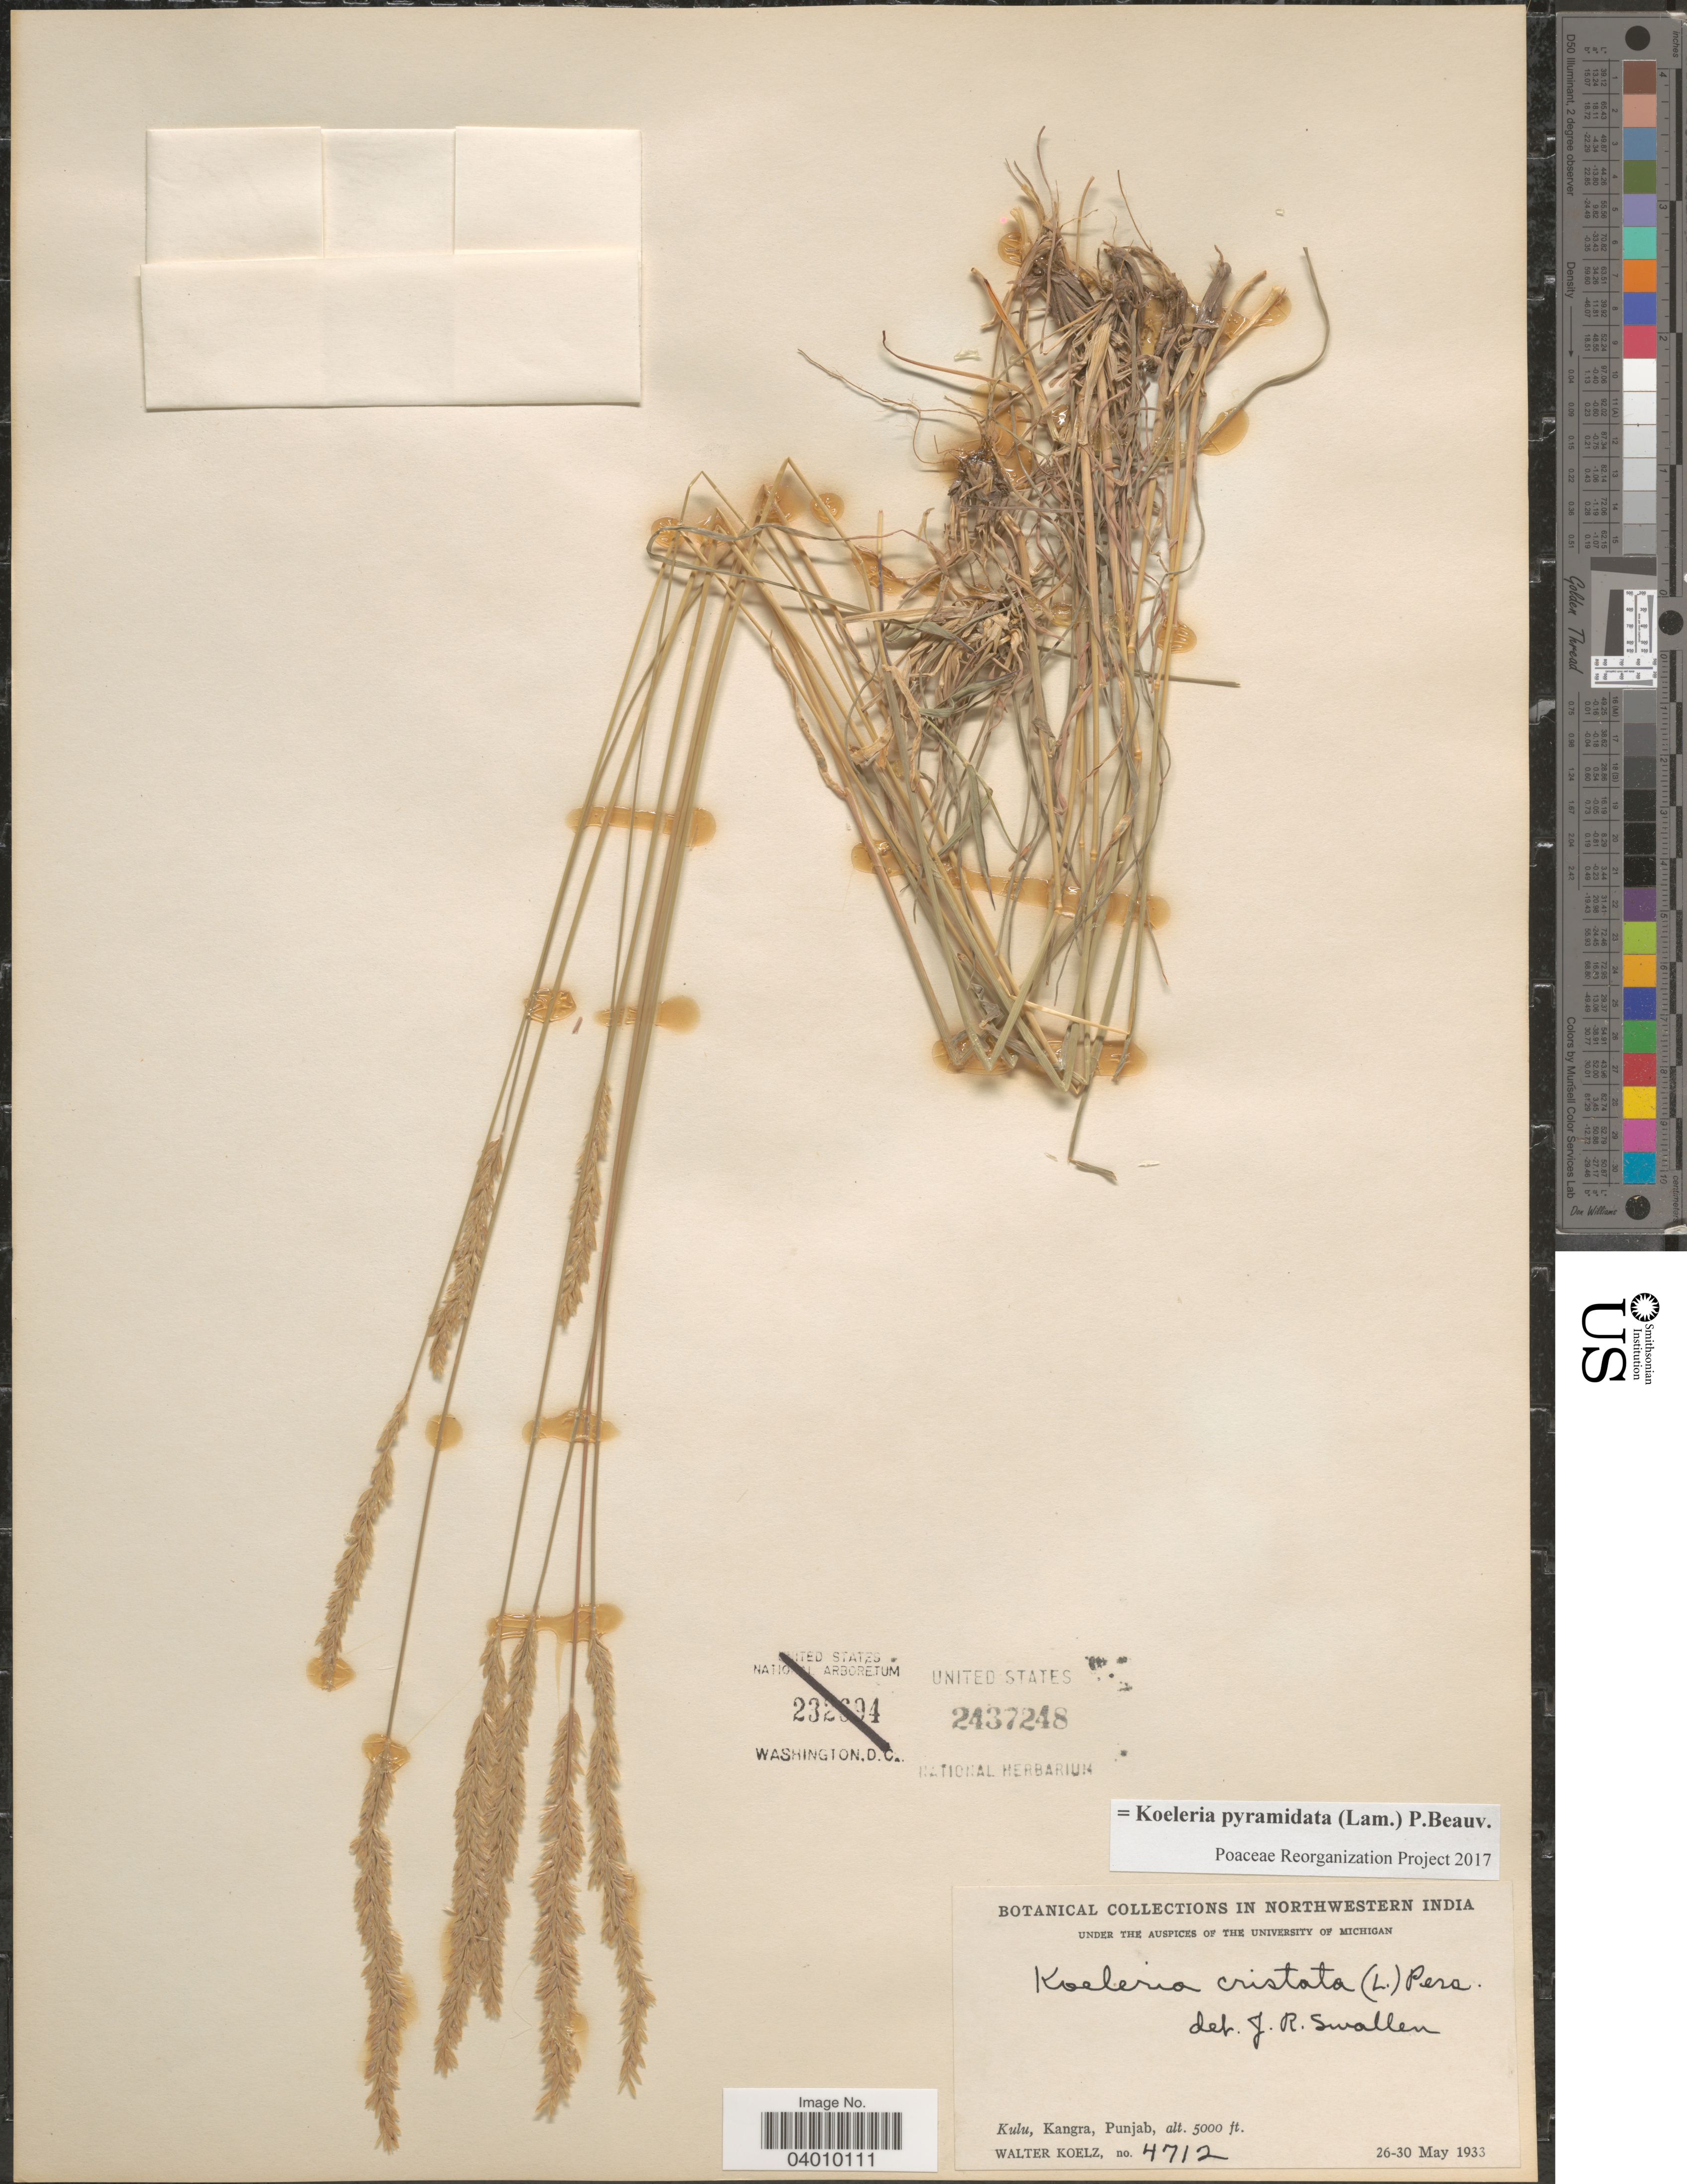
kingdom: Plantae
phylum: Tracheophyta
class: Liliopsida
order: Poales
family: Poaceae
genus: Koeleria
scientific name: Koeleria pyramidata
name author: (Lam.) P. Beauv.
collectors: W. N. Koelz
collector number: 4712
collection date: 1933-05-26/1933-05-30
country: India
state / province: Punjab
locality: Northwestern India. Kulu, Kangra, Punjab.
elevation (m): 1524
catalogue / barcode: US 2437248